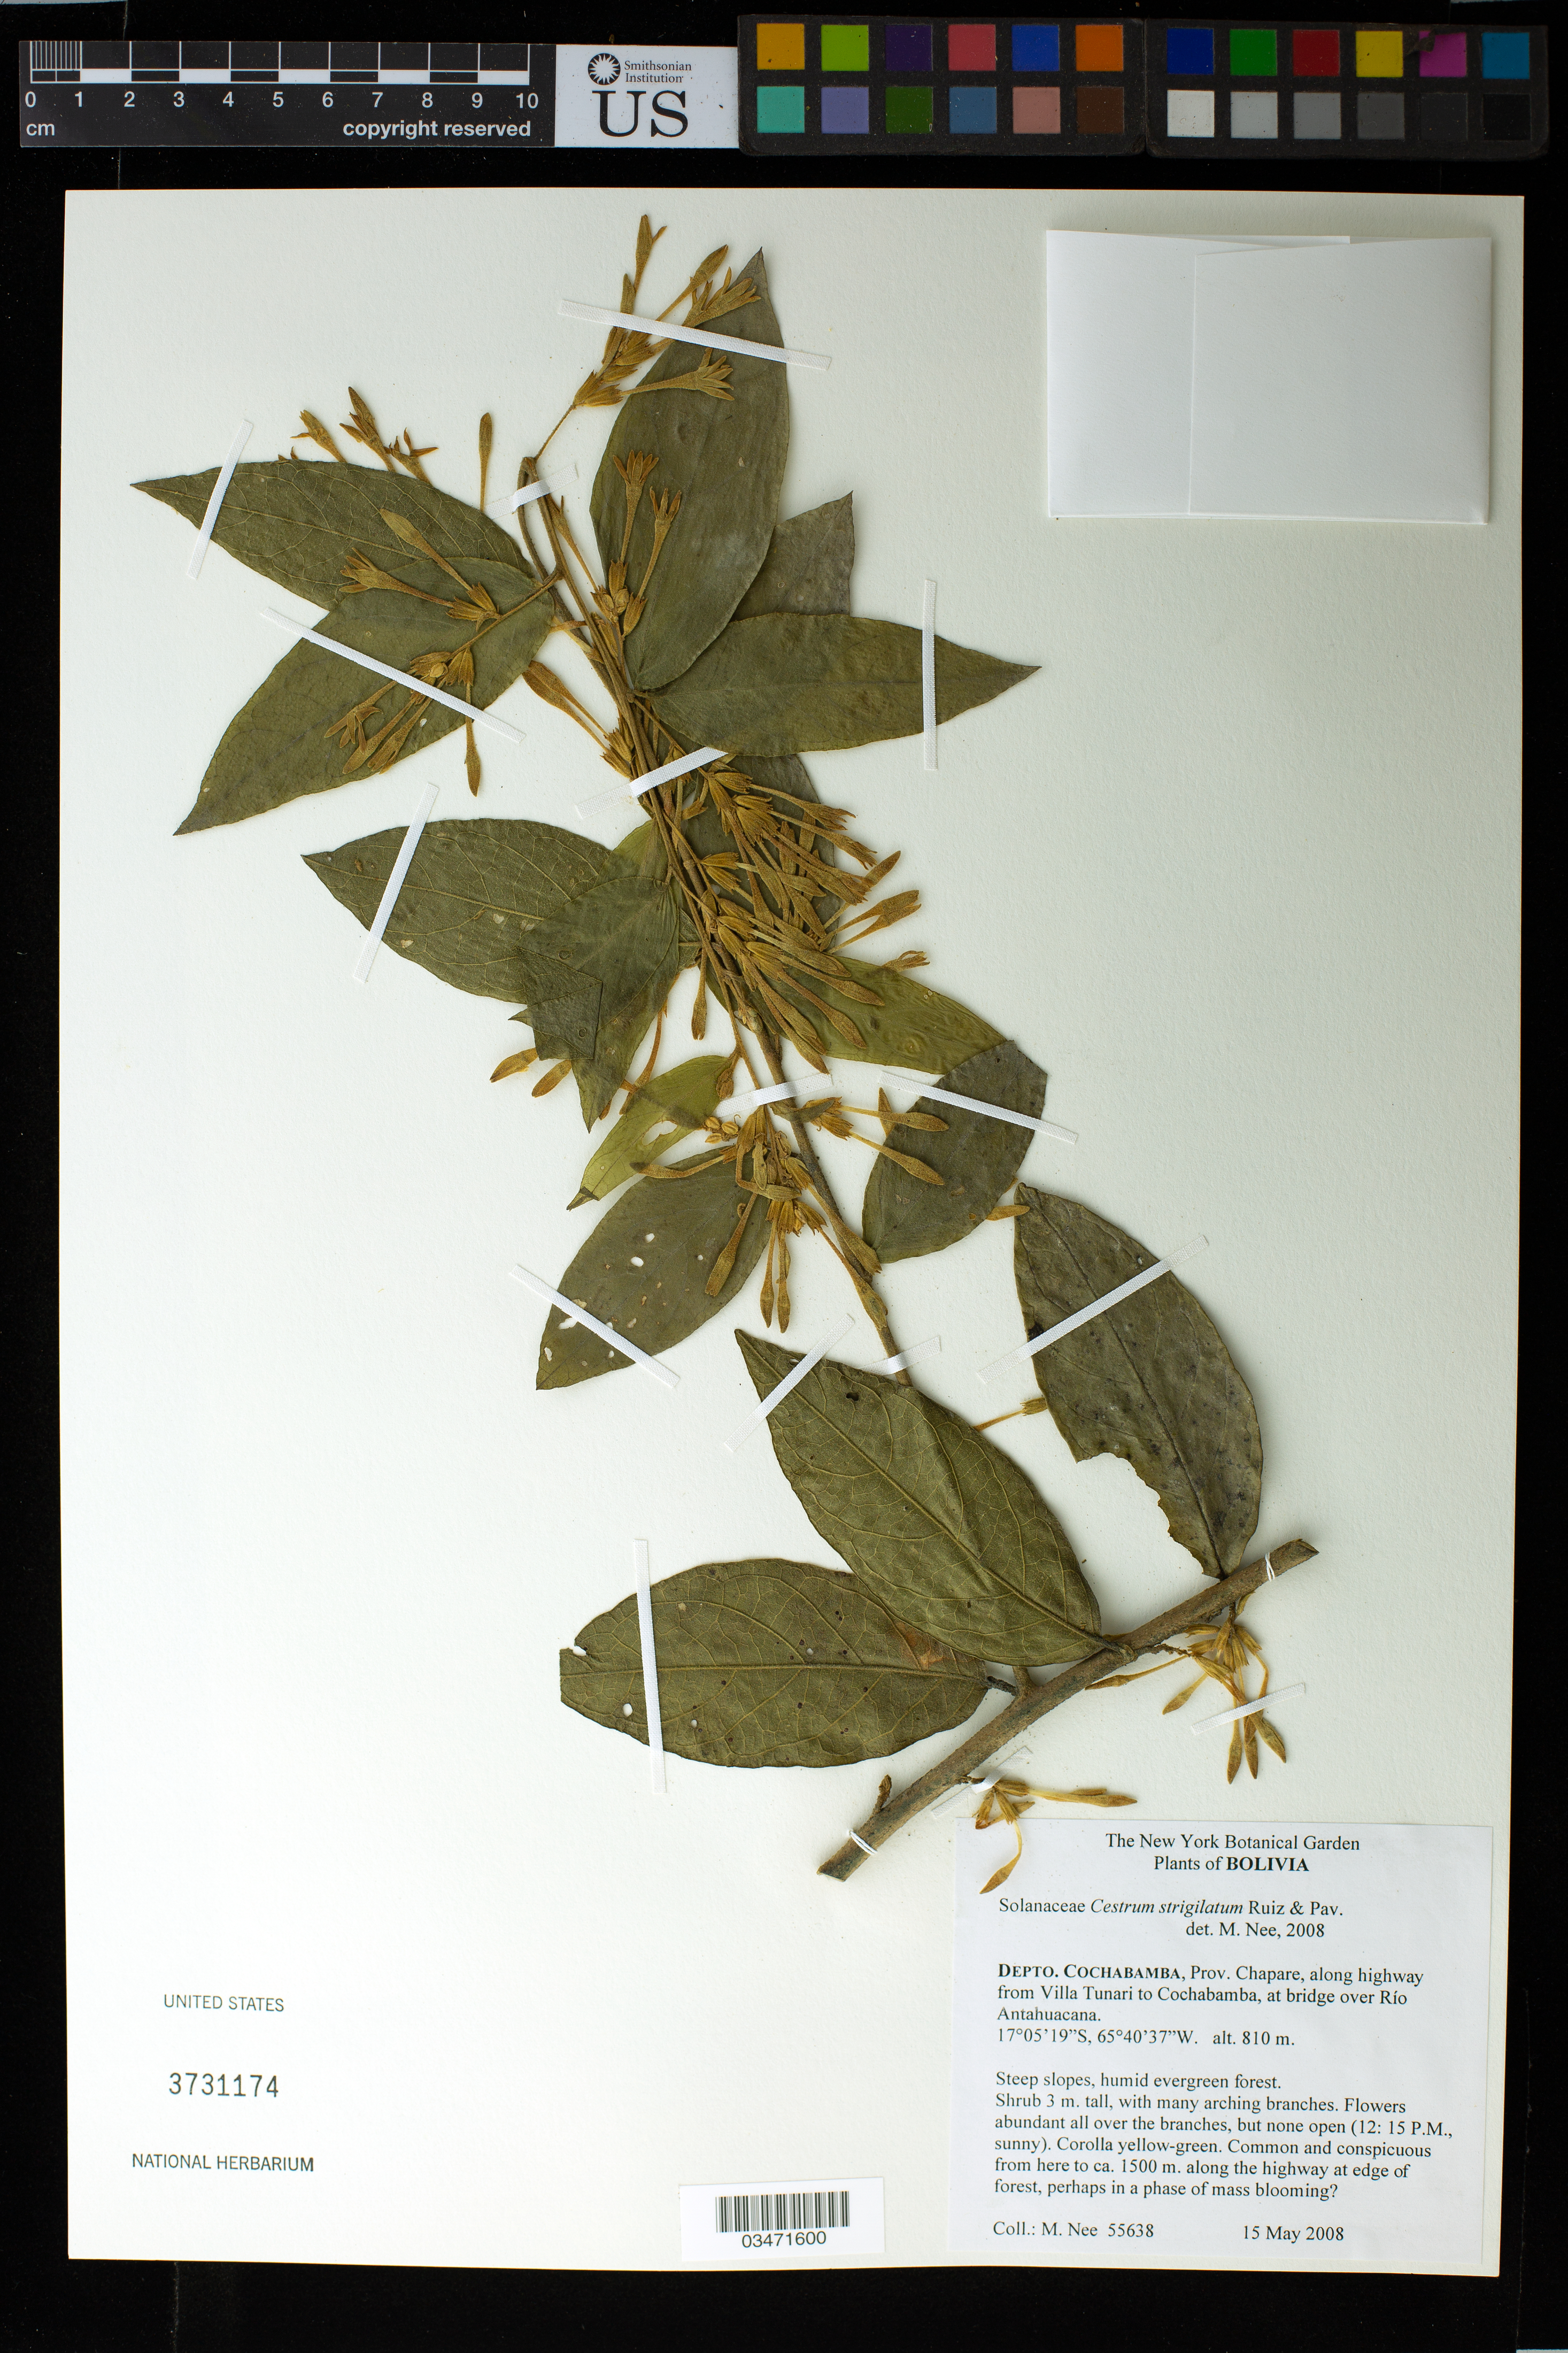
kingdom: Plantae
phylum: Tracheophyta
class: Magnoliopsida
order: Solanales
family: Solanaceae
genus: Cestrum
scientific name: Cestrum strigilatum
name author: Ruiz & Pav.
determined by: Nee, Michael H.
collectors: M. Nee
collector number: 55638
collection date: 2008-05-15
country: Bolivia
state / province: Cochabamba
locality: Prov. Chapare, along highway from Villa Tunari to Cochabamba, at bridge over Río Antahuacana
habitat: Steep slopes, humid evergreen forest. Common and conspiuous from here to ca. 1500 m along highway at edge of forest, perhaps in a phase of mass blooming?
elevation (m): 810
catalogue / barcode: US 3731174